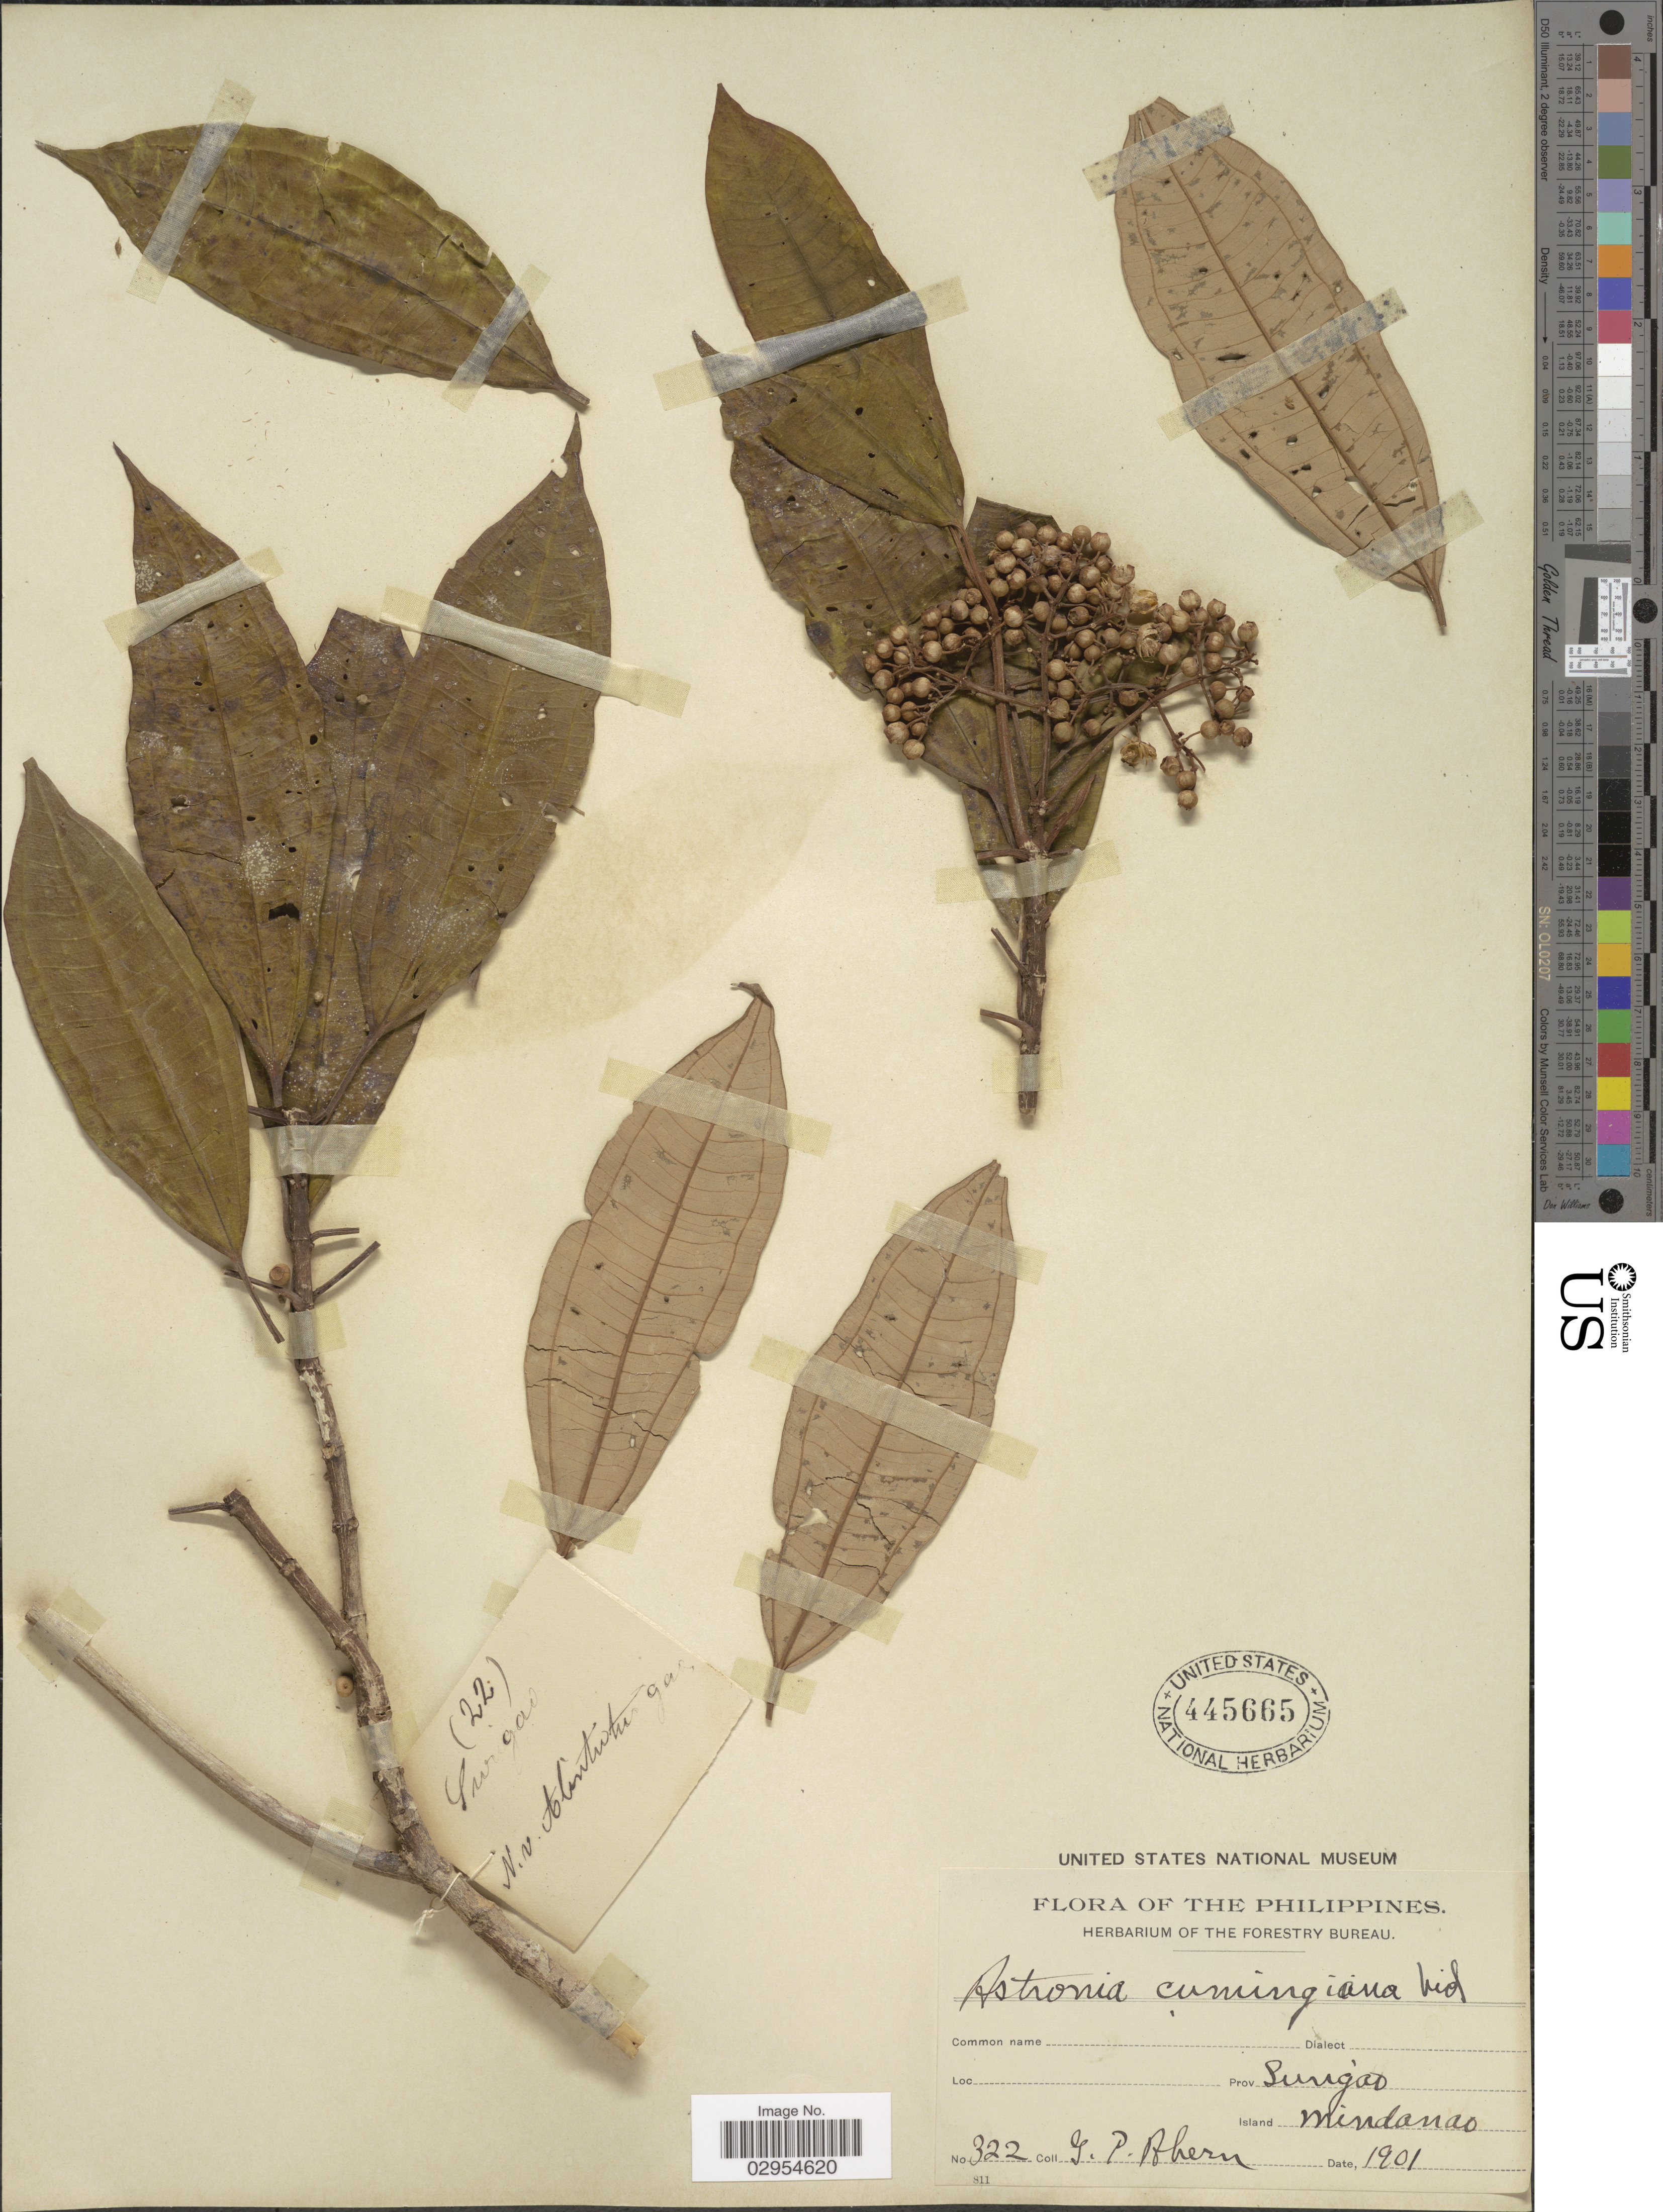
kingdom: Plantae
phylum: Tracheophyta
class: Magnoliopsida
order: Myrtales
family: Melastomataceae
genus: Astronia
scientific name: Astronia cumingiana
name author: S. Vidal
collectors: G. Ahern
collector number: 322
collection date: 1901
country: Philippines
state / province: Caraga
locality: Prov. Surigao. Island Mindanao.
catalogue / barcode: US 445665